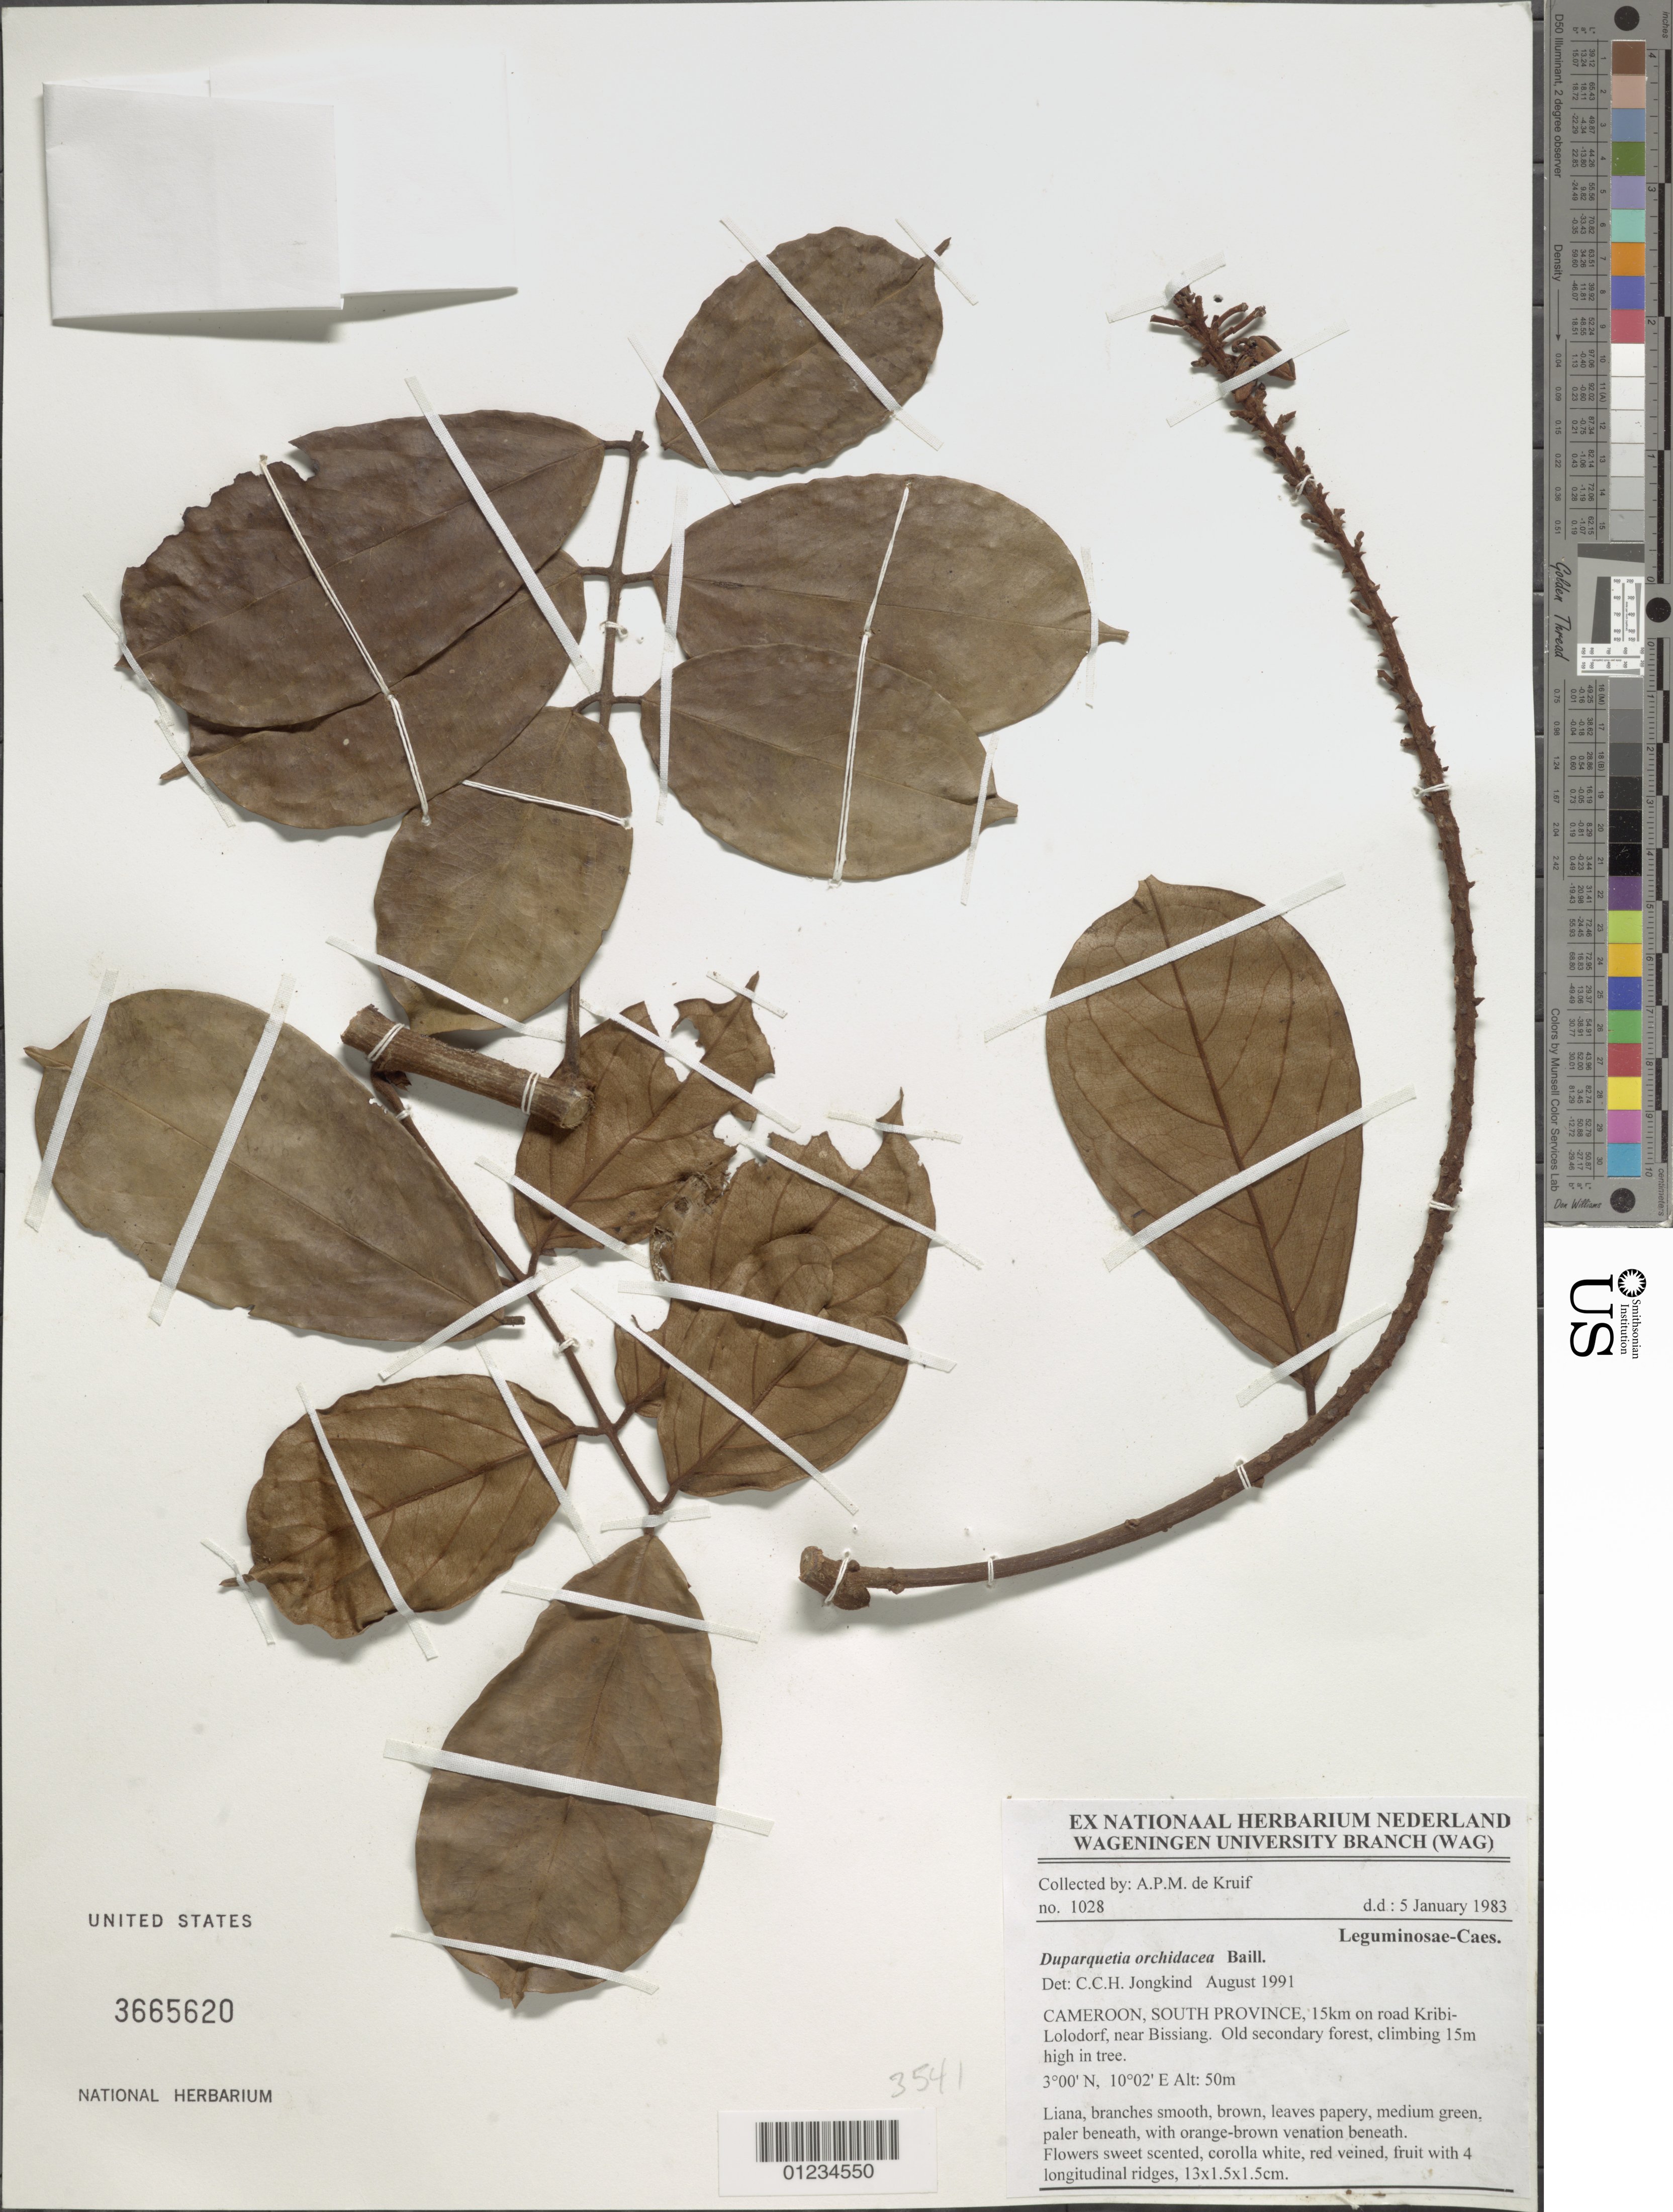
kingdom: Plantae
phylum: Tracheophyta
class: Magnoliopsida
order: Fabales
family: Fabaceae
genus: Duparquetia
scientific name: Duparquetia orchidacea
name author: Baill.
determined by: Jongkind, C. C. H.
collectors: A. P. de Kruif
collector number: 1028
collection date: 1983-01-05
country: Cameroon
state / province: Sud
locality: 15km on road Kribi-Lolodorf, near Bissiang.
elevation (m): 50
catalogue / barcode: US 3665620